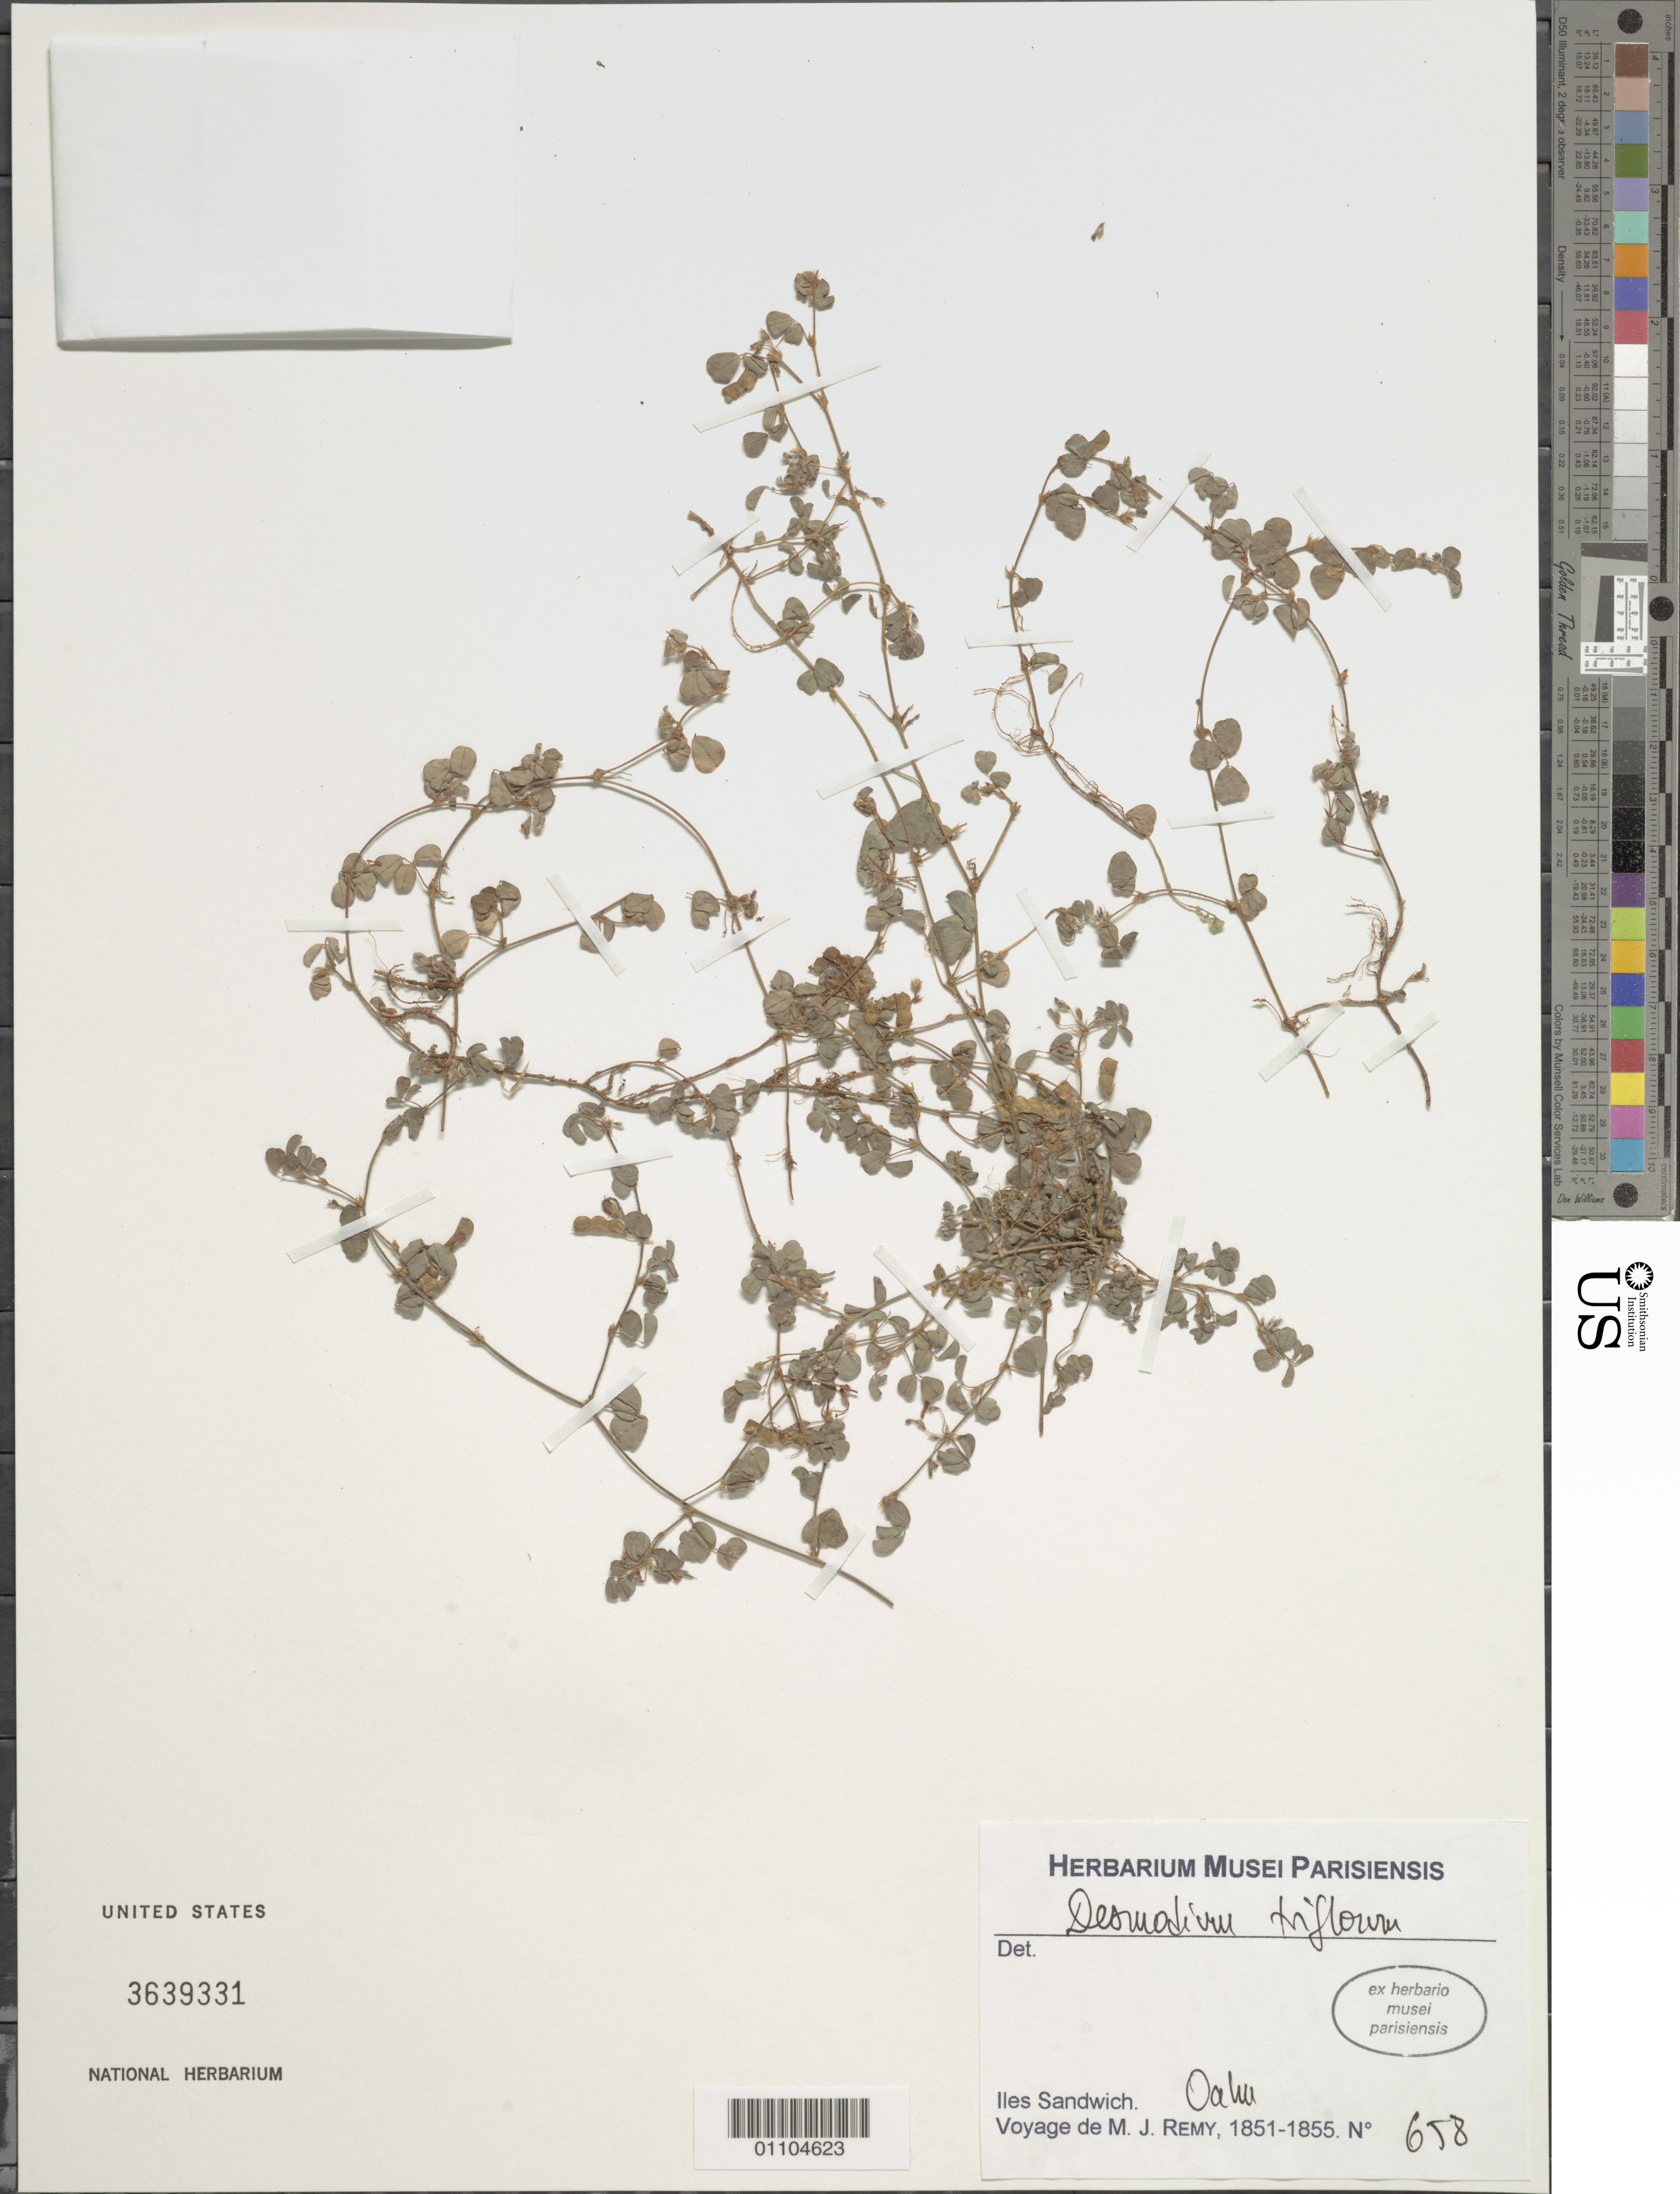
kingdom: Plantae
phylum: Tracheophyta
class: Magnoliopsida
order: Fabales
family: Fabaceae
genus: Grona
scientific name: Grona triflora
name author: (L.) H. Ohashi & K. Ohashi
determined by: Wagner, W. L., (BOT), Smithsonian Institution - National Museum of Natural History (UNITED STATES)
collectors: M. J. Remy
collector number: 658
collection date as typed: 1851 to --- 1855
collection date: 1851/1855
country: United States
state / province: Hawaii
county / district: Honolulu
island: Oahu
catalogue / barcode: US 3639331